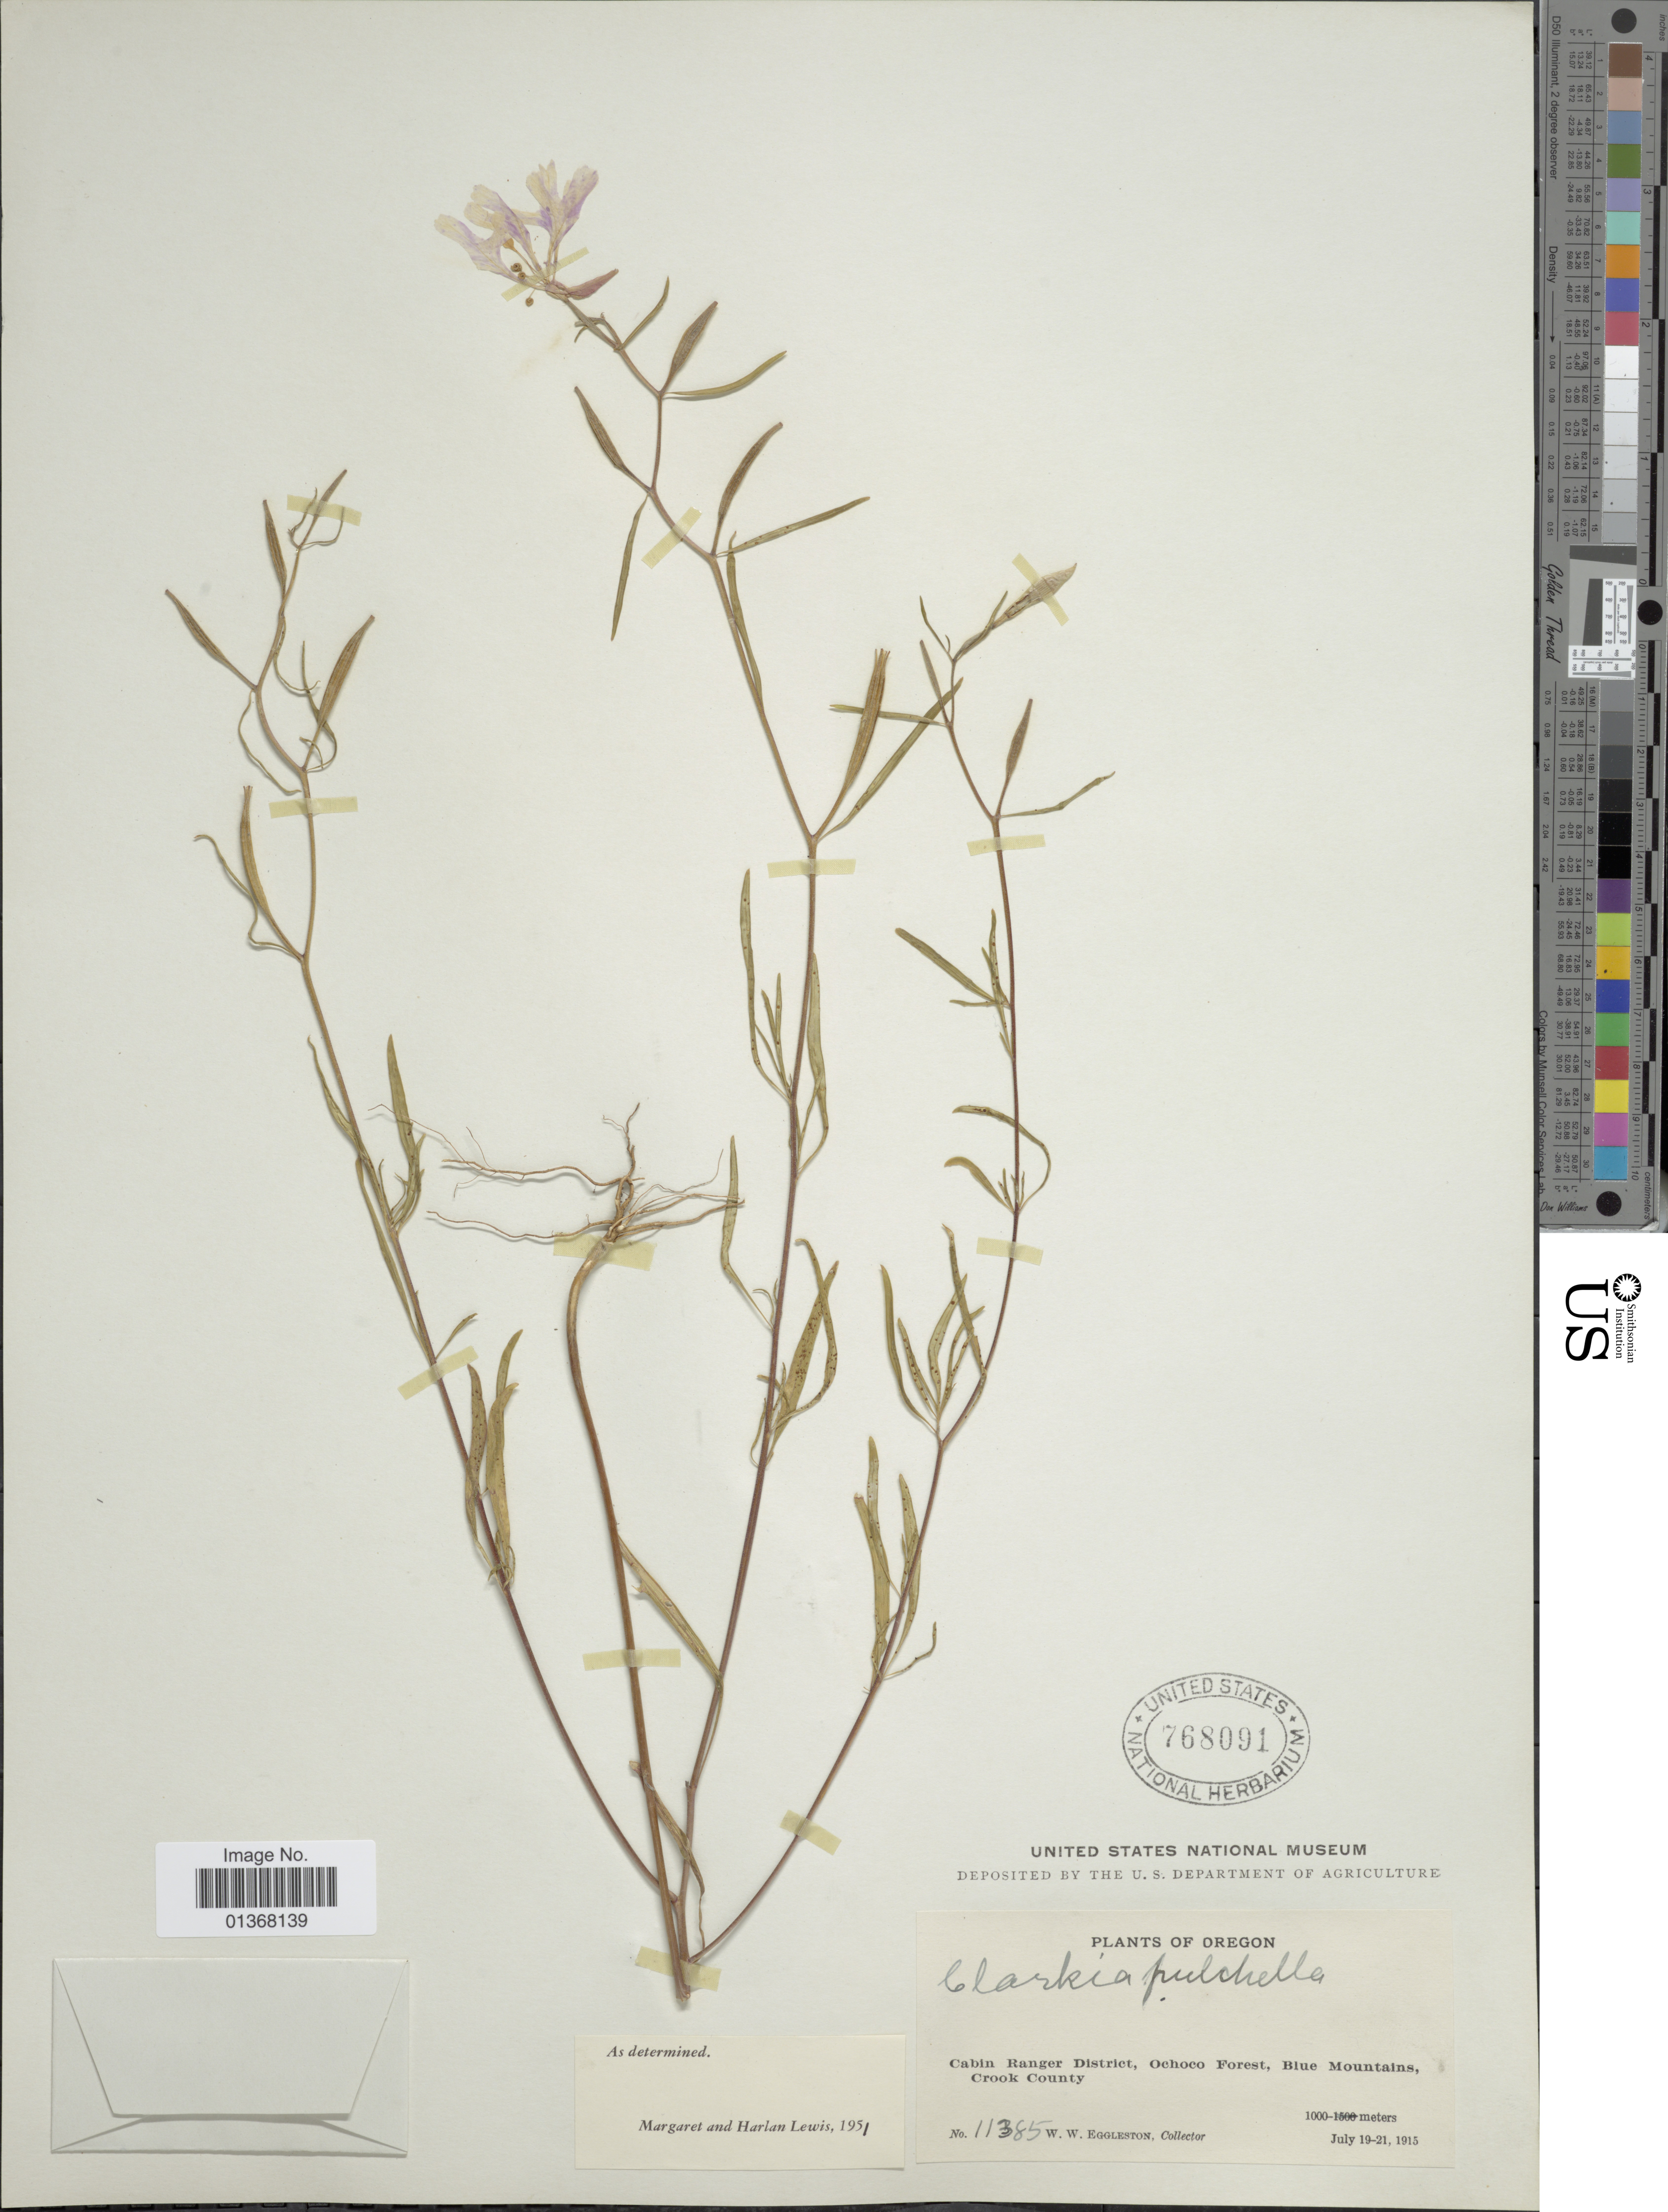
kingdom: Plantae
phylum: Tracheophyta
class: Magnoliopsida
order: Myrtales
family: Onagraceae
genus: Clarkia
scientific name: Clarkia pulchella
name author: Pursh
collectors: W. W. Eggleston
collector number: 11385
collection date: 1915-07-19/1915-07-21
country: United States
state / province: Oregon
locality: Cabin Ranger District, Ochoco Forest, Blue Mountains, Crook County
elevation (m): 1000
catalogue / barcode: US 768091